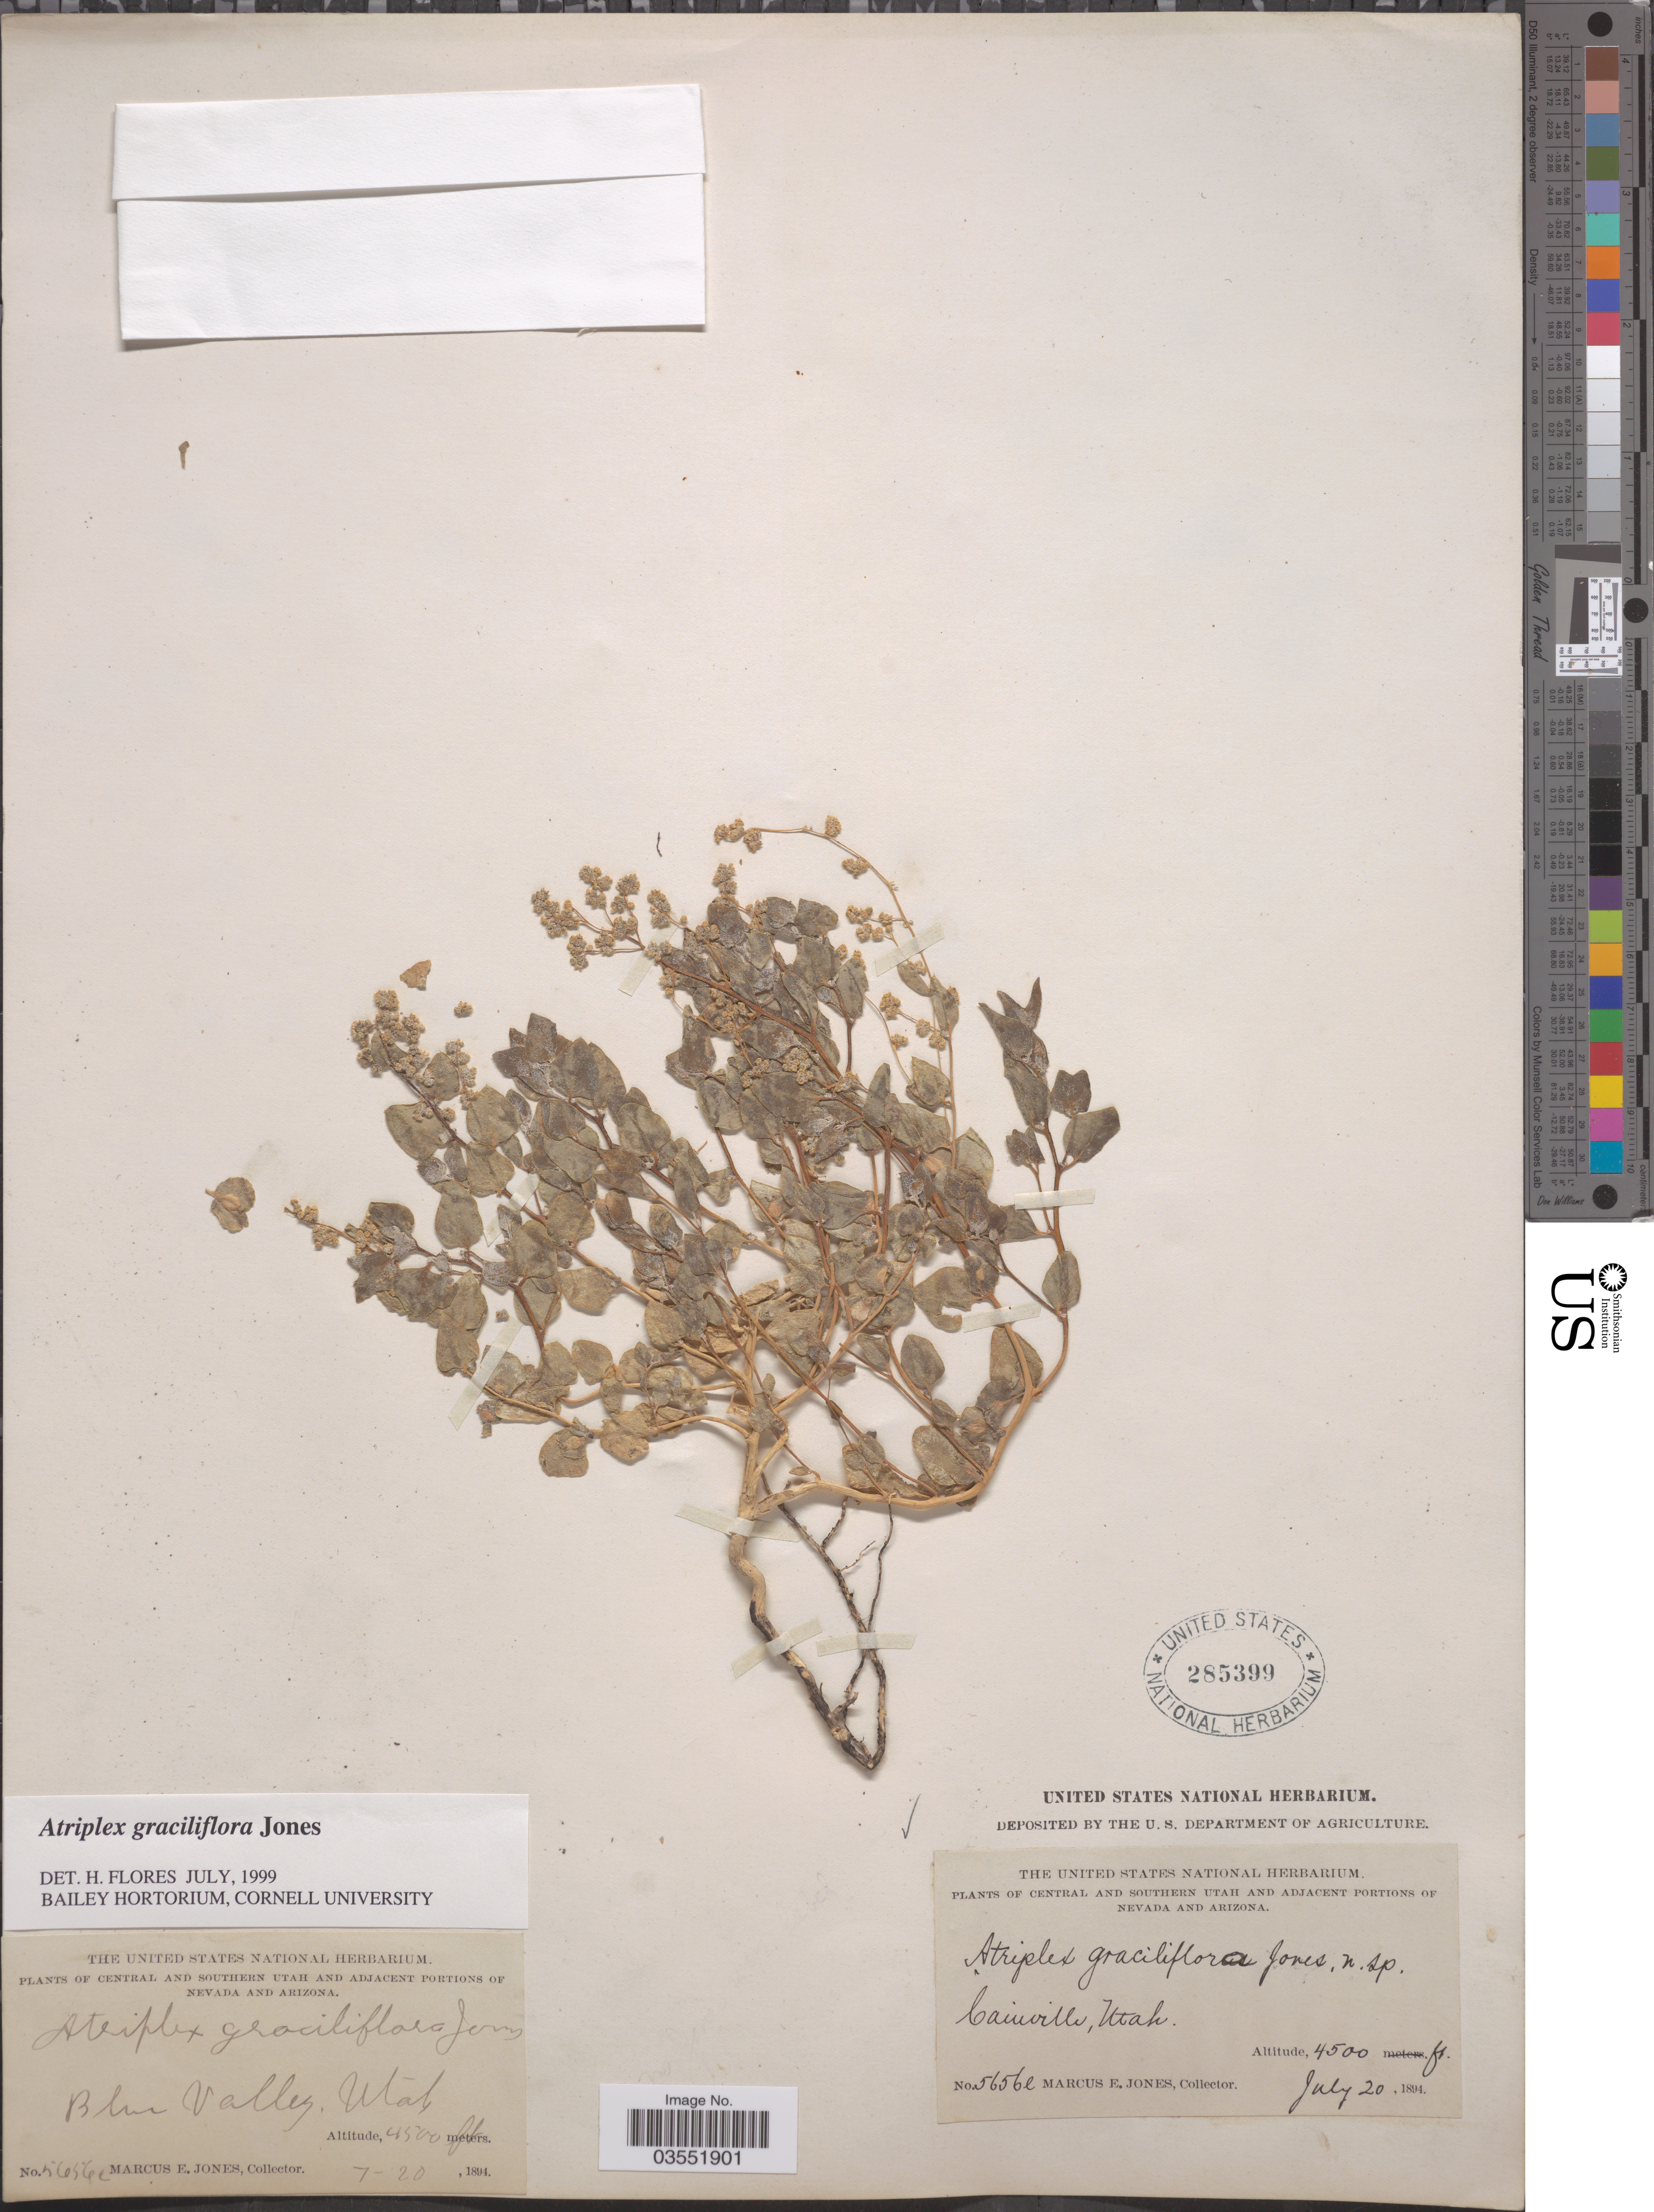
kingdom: Plantae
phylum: Tracheophyta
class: Magnoliopsida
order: Caryophyllales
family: Amaranthaceae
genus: Atriplex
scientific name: Atriplex graciliflora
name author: M.E. Jones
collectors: M. E. Jones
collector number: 5656e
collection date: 1894-07-20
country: United States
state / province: Utah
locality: Central and Southern Utah. Blue Valley. Cainville.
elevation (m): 1372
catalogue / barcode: US 285399